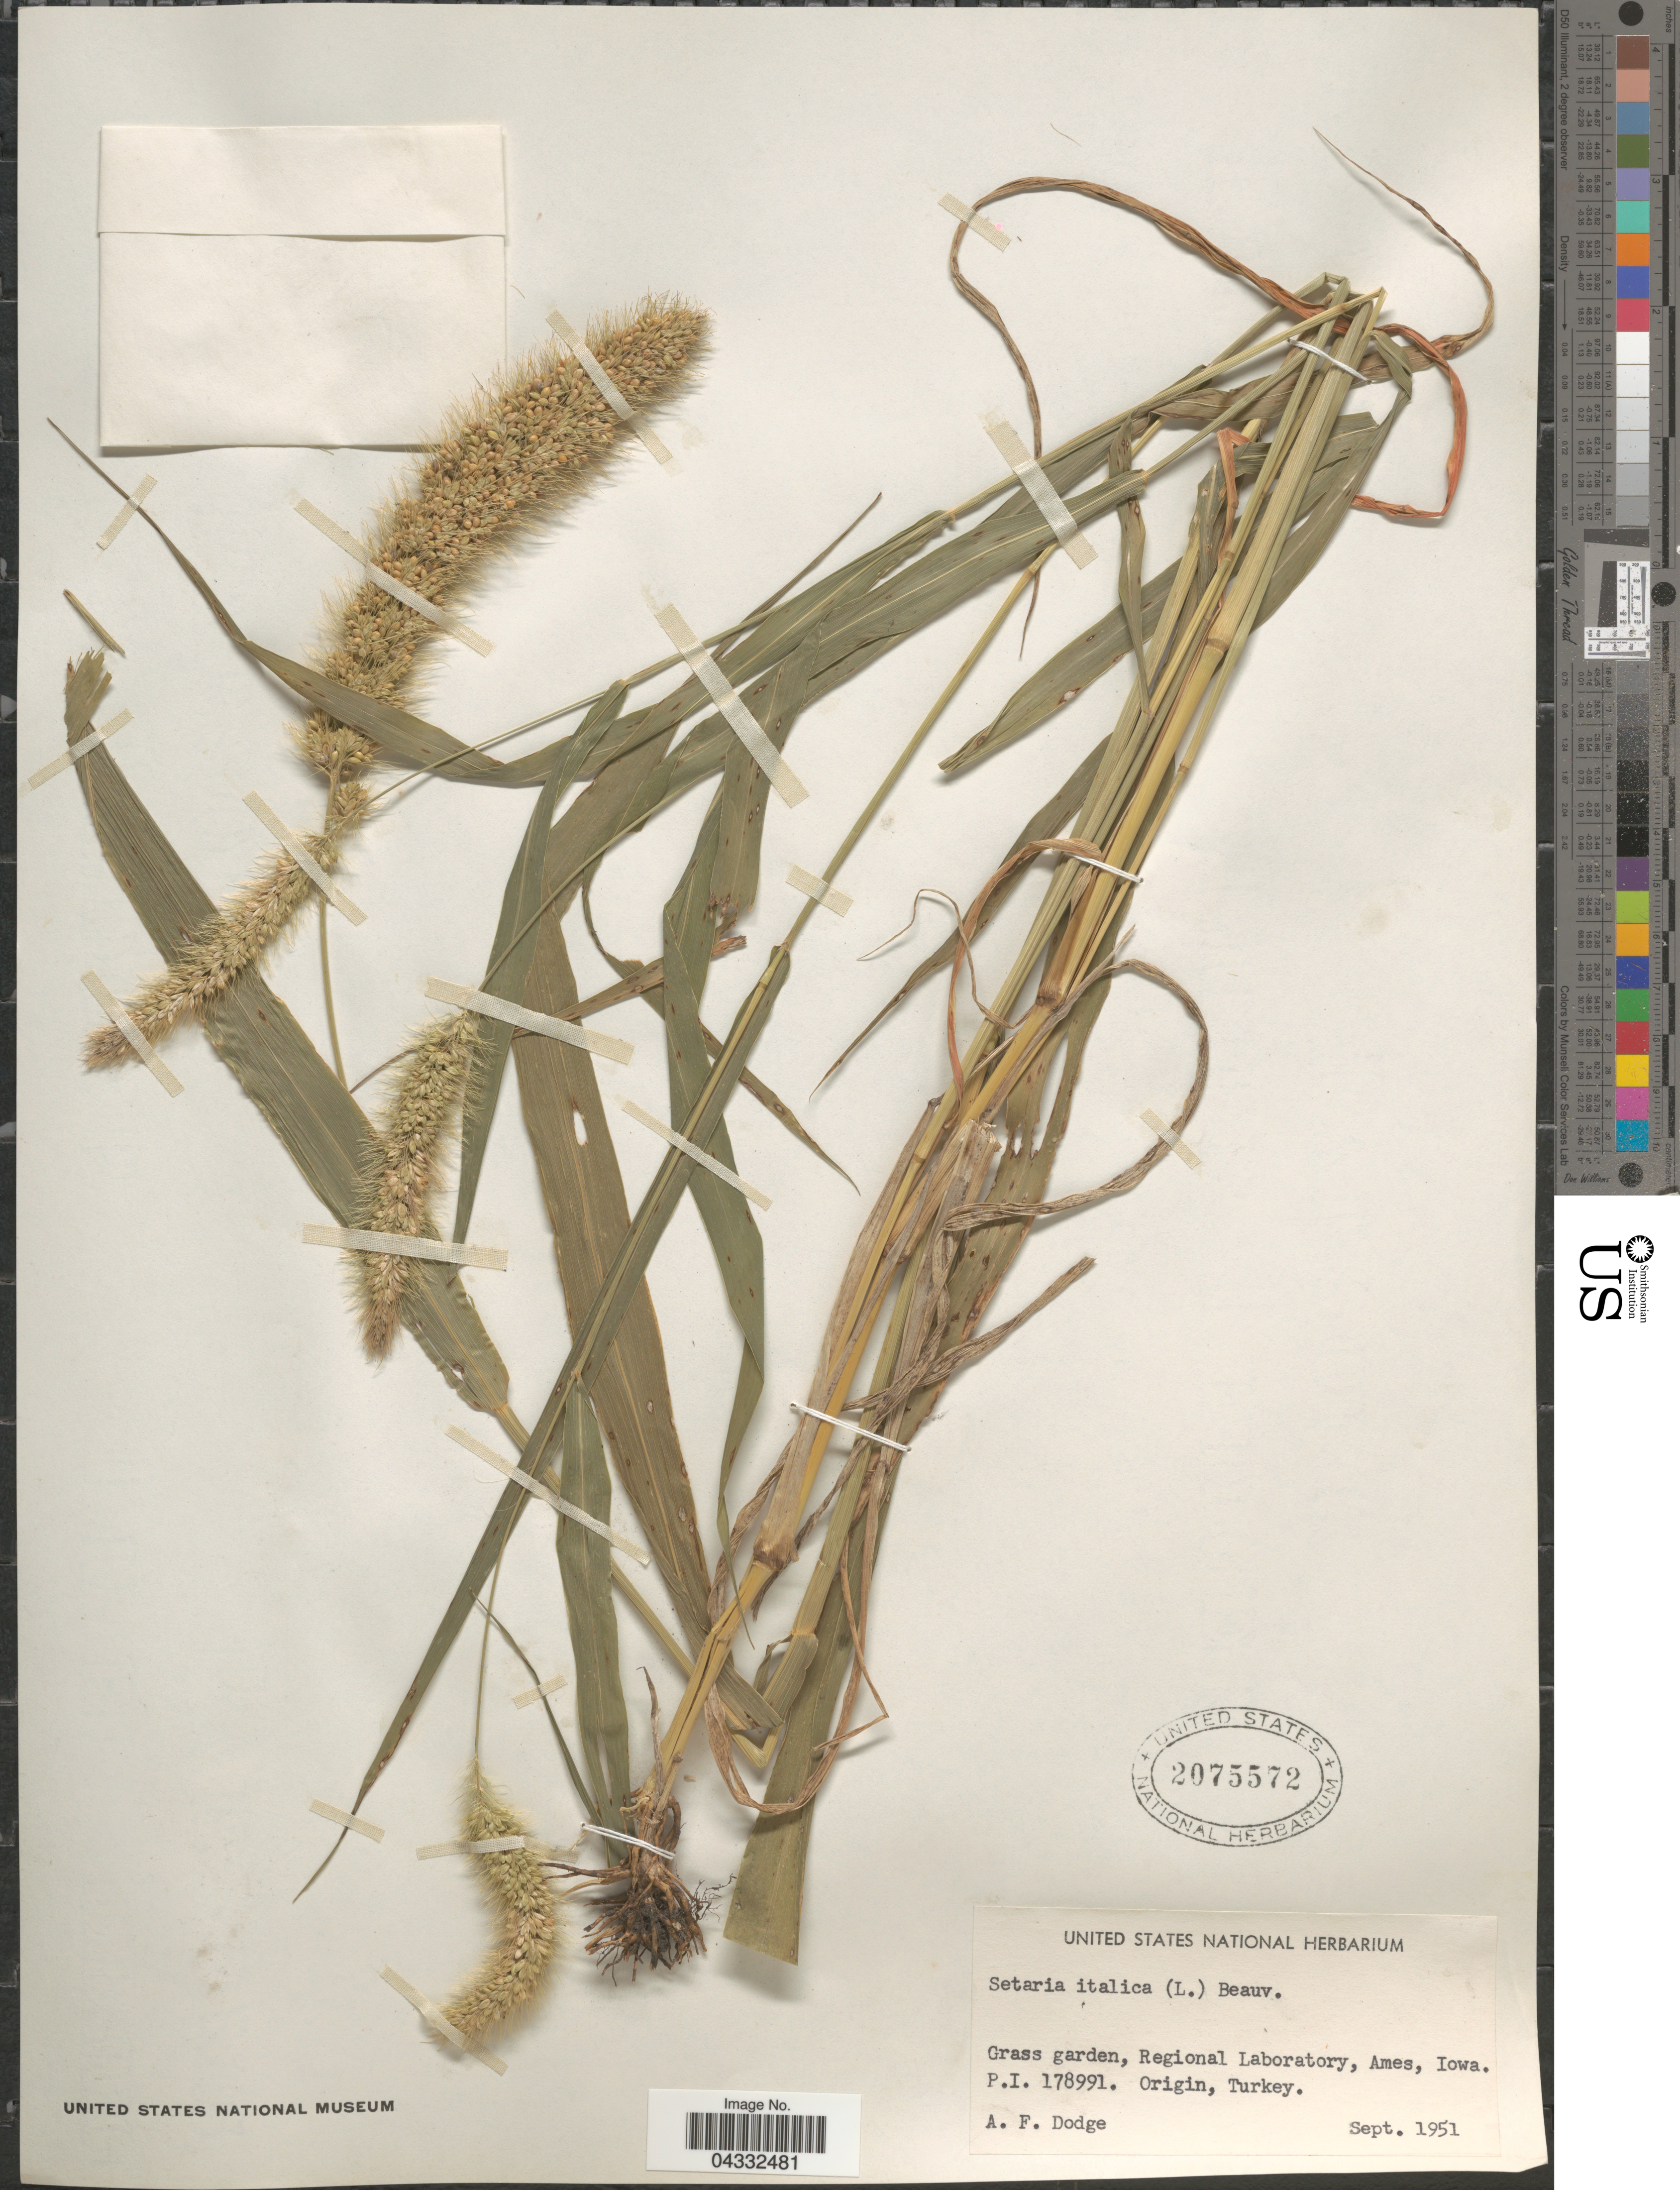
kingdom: Plantae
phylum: Tracheophyta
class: Liliopsida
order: Poales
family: Poaceae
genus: Setaria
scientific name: Setaria italica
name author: (L.) P. Beauv.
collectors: A. Dodge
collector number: P.I.178991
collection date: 1951-09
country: United States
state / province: Iowa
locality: Grass garden, Regional Laboratory, Ames.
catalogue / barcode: US 2075572